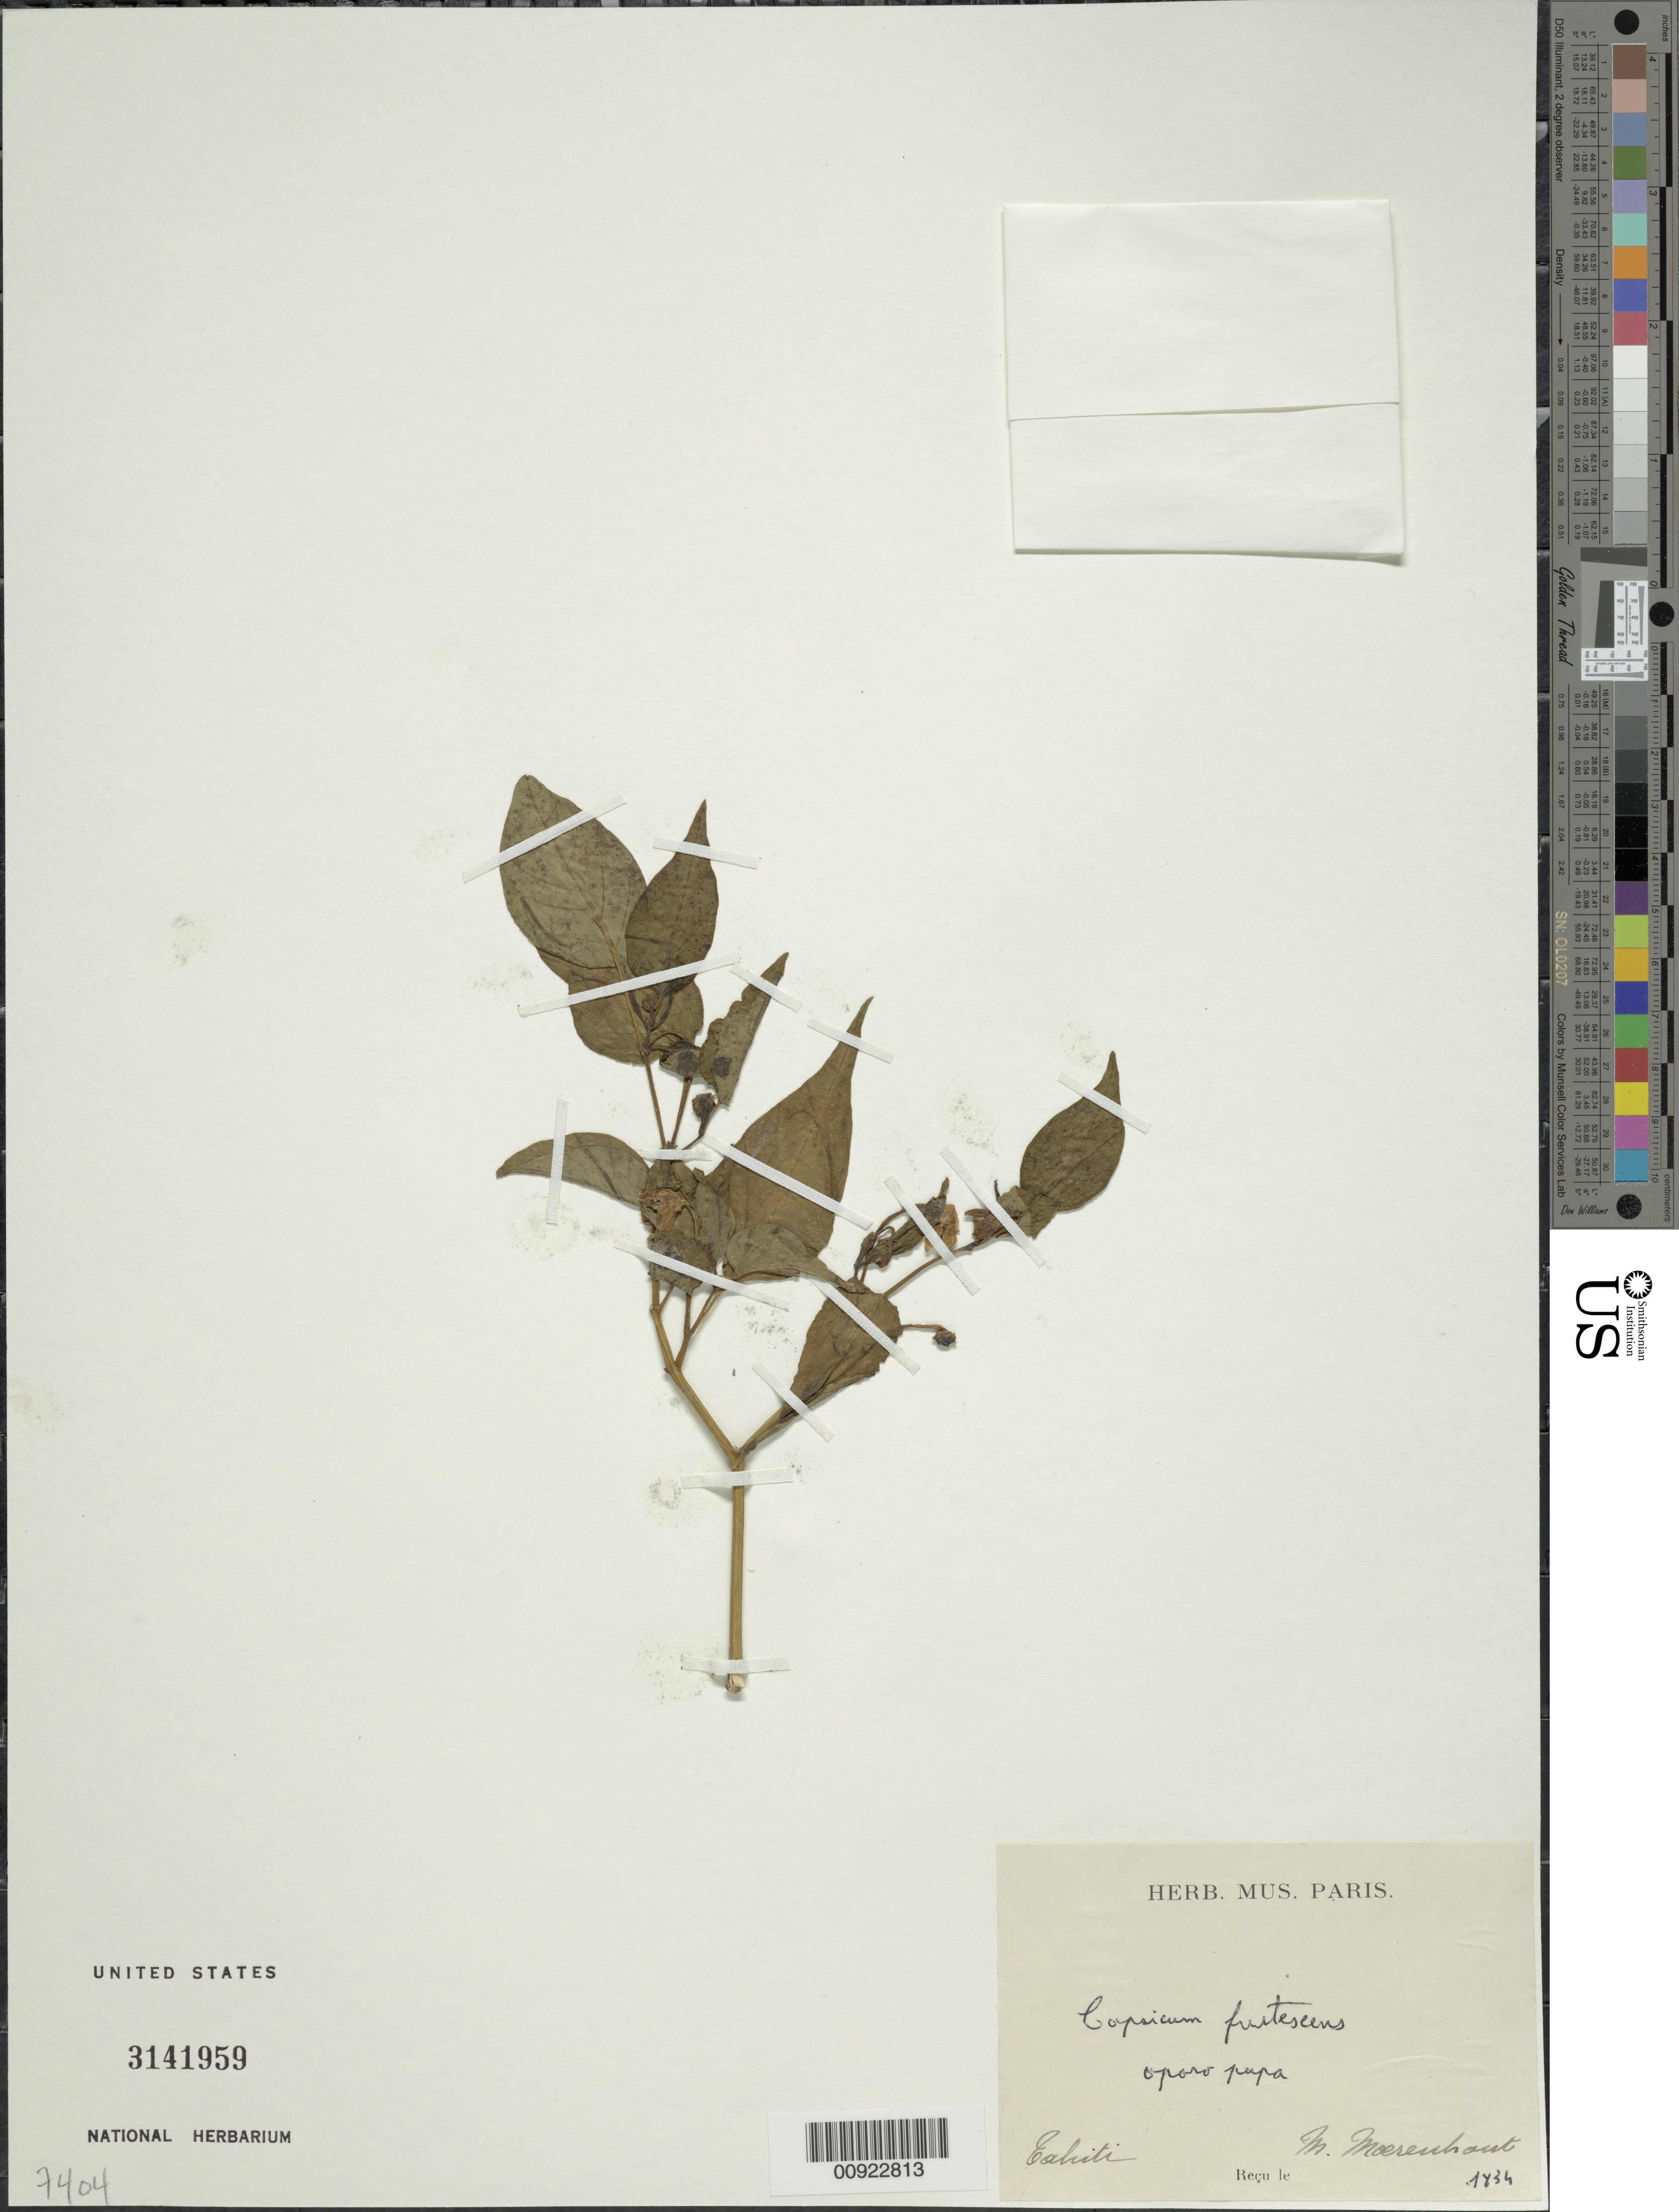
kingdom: Plantae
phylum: Tracheophyta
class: Magnoliopsida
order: Solanales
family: Solanaceae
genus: Capsicum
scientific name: Capsicum frutescens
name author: L.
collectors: M. Moeseuhaut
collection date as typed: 1834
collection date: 1834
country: French Polynesia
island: Tahiti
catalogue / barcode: US 3141959